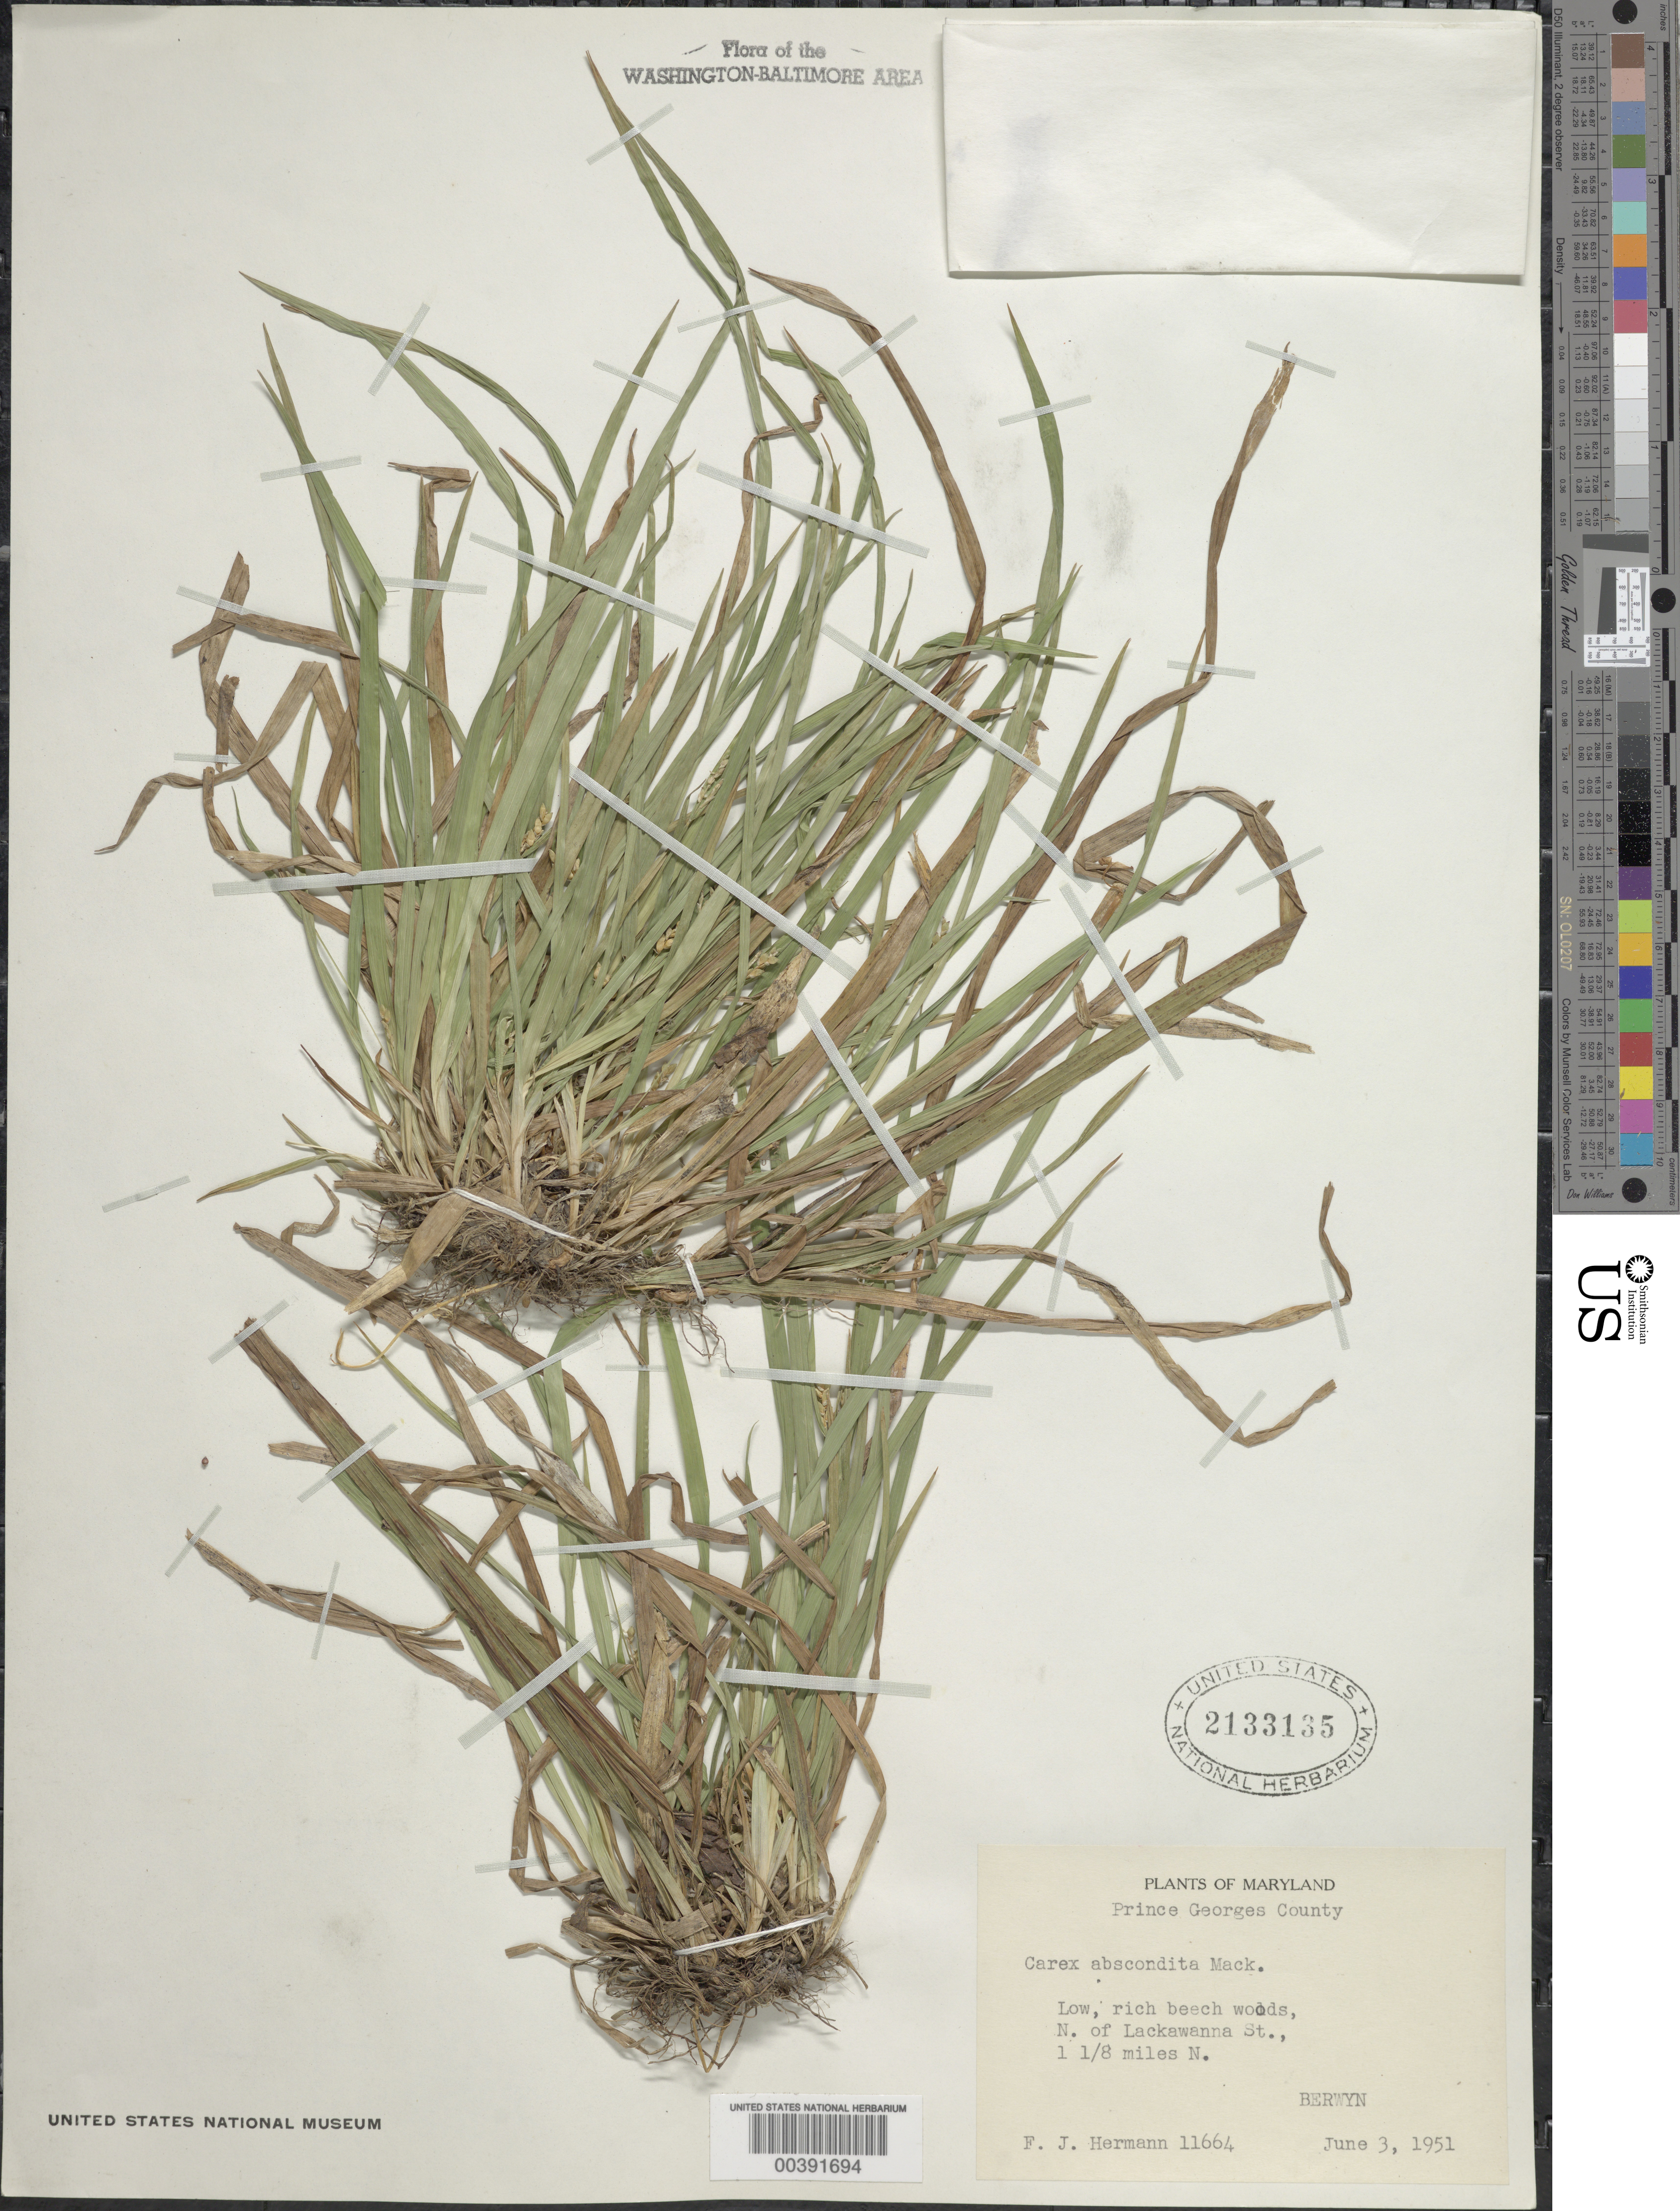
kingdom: Plantae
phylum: Tracheophyta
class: Liliopsida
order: Poales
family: Cyperaceae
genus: Carex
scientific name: Carex abscondita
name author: Mack.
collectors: F. J. Hermann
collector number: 11664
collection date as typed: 03 Jun 1951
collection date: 1951-06-03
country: United States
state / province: Maryland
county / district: Prince George's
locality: North of Lackawanna Street, north of Berwyn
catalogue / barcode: US 2133135